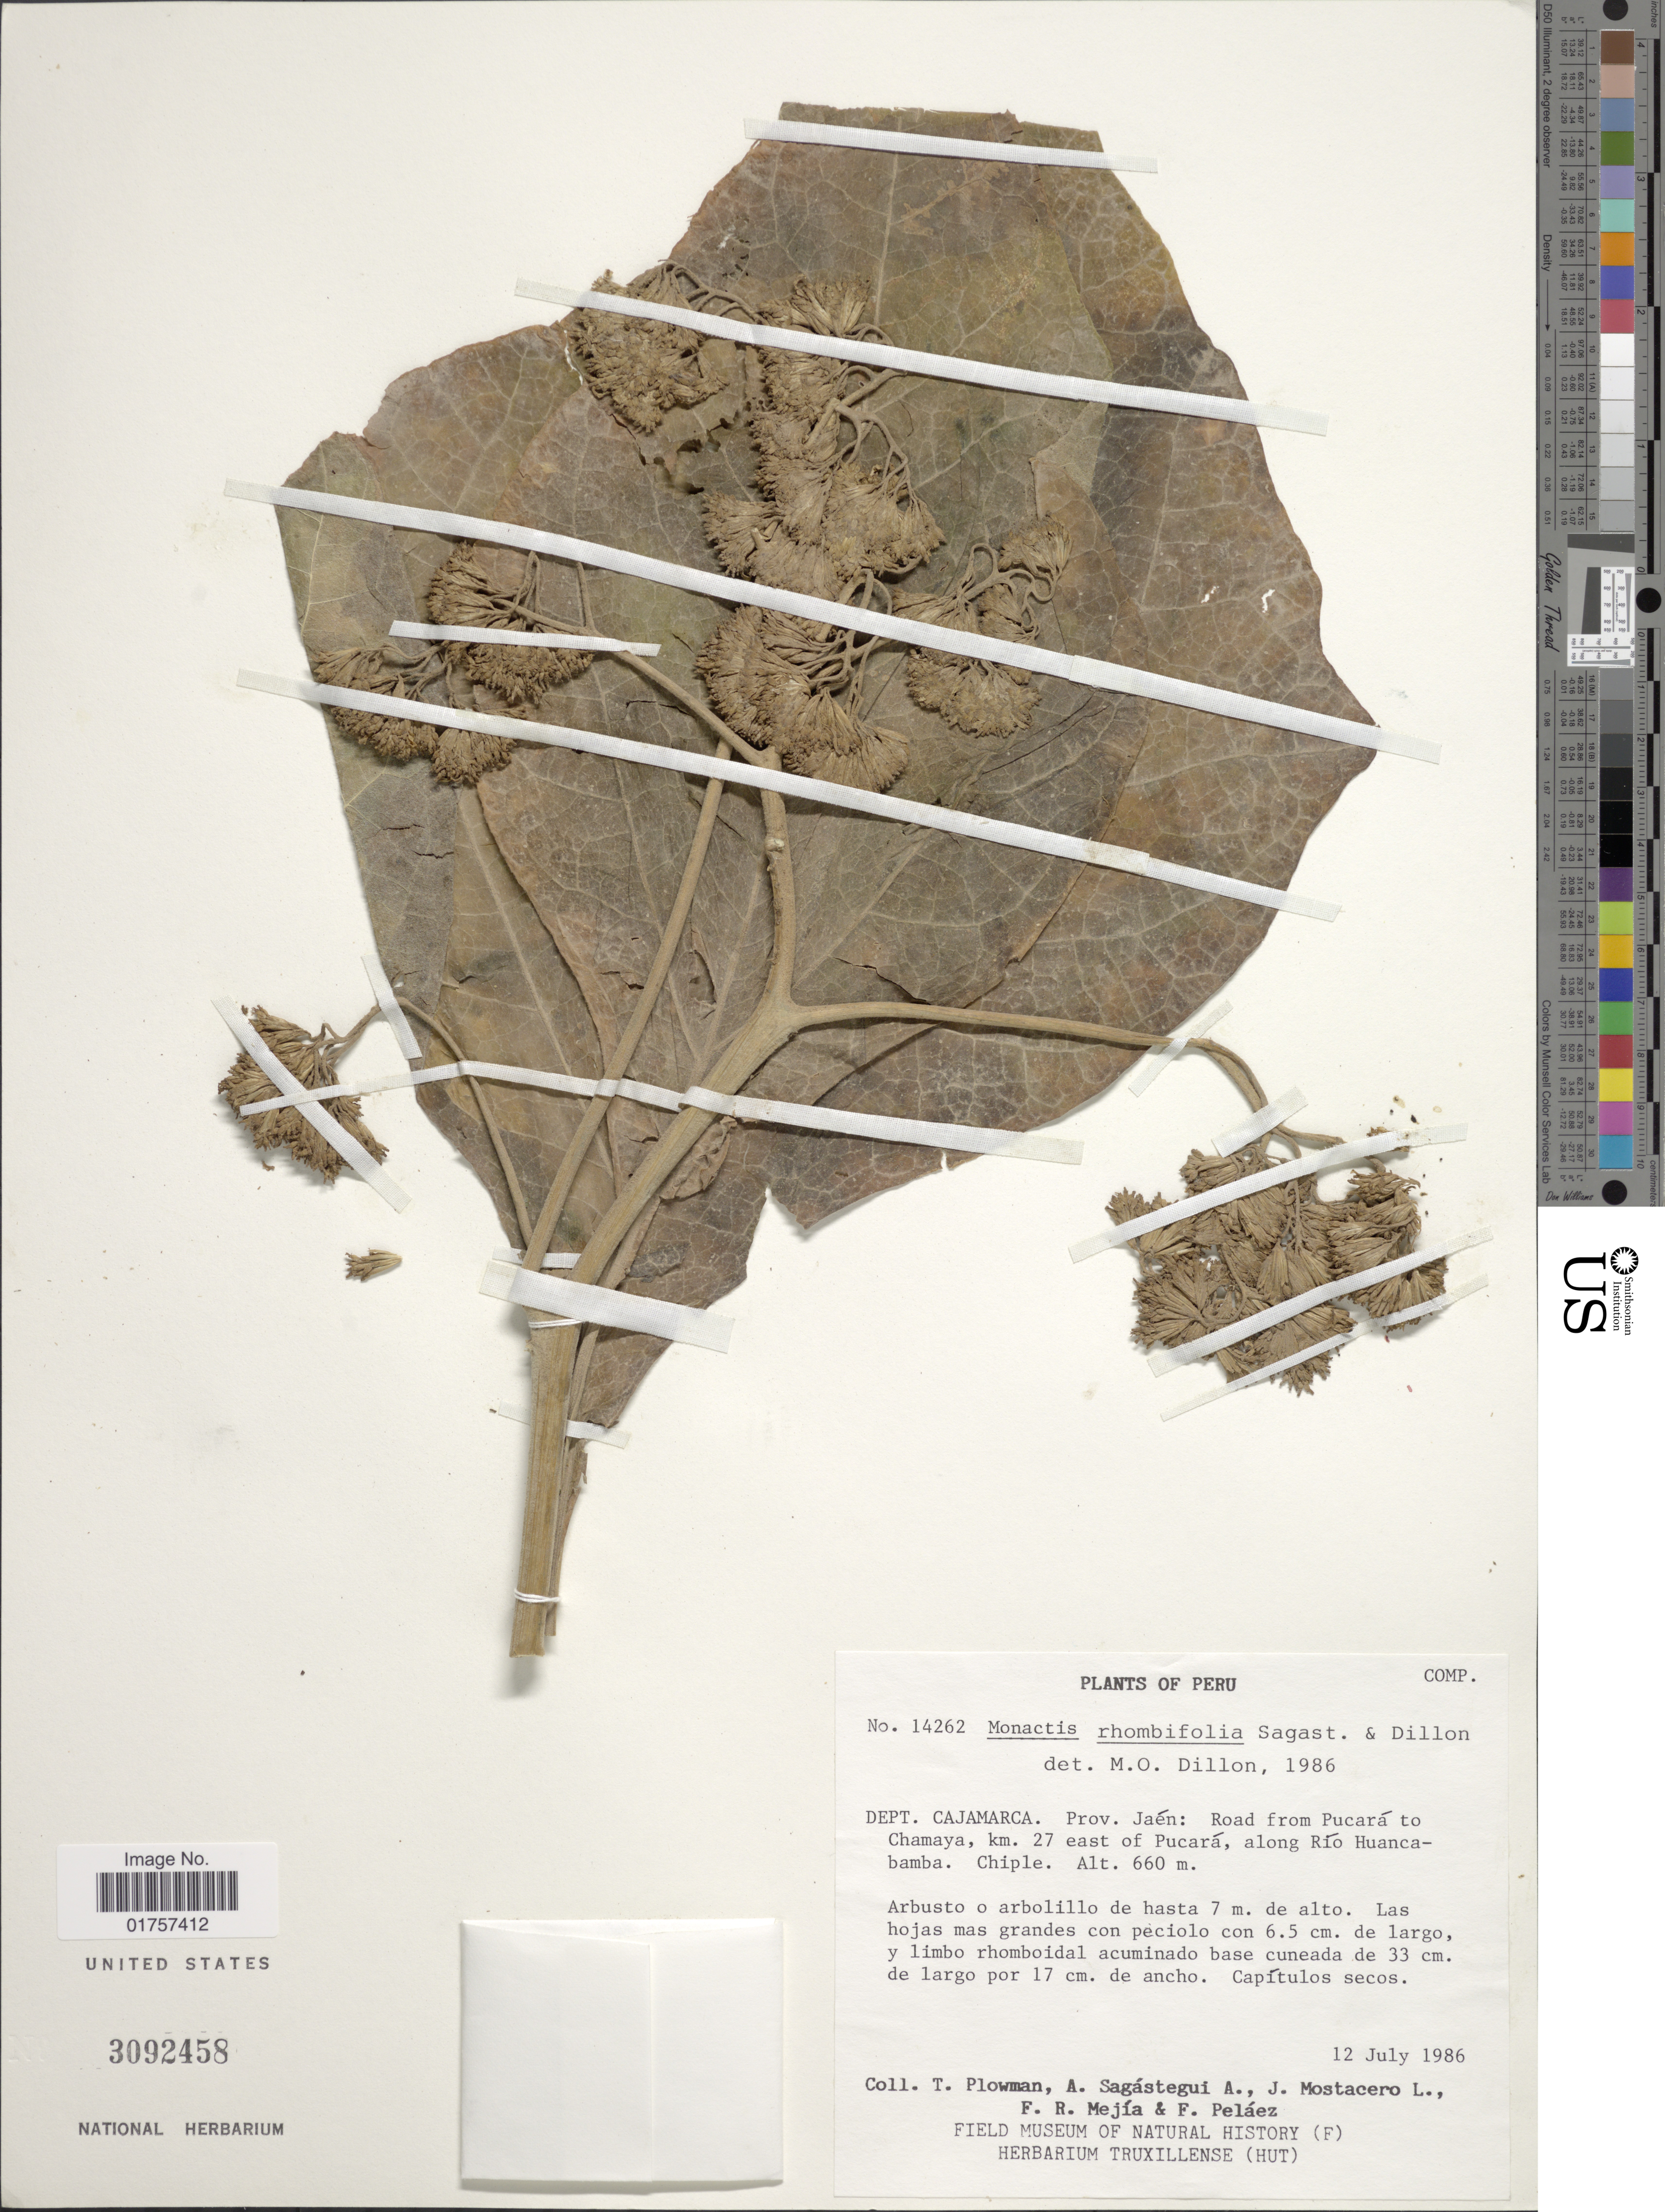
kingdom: Plantae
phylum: Tracheophyta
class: Magnoliopsida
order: Asterales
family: Asteraceae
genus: Monactis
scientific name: Monactis rhombifolia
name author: Sagást.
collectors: T. Plowman, A. Sagástegui A., J. Mostacero L., F. R. Mejia & F. Pelaez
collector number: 14262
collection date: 1986-07-12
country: Peru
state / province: Cajamarca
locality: Prov. Jaén: Road from Pucará to Chamaya, km. 27 east of Pucará, along Río Huancabamba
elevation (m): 660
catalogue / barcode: US 3092458